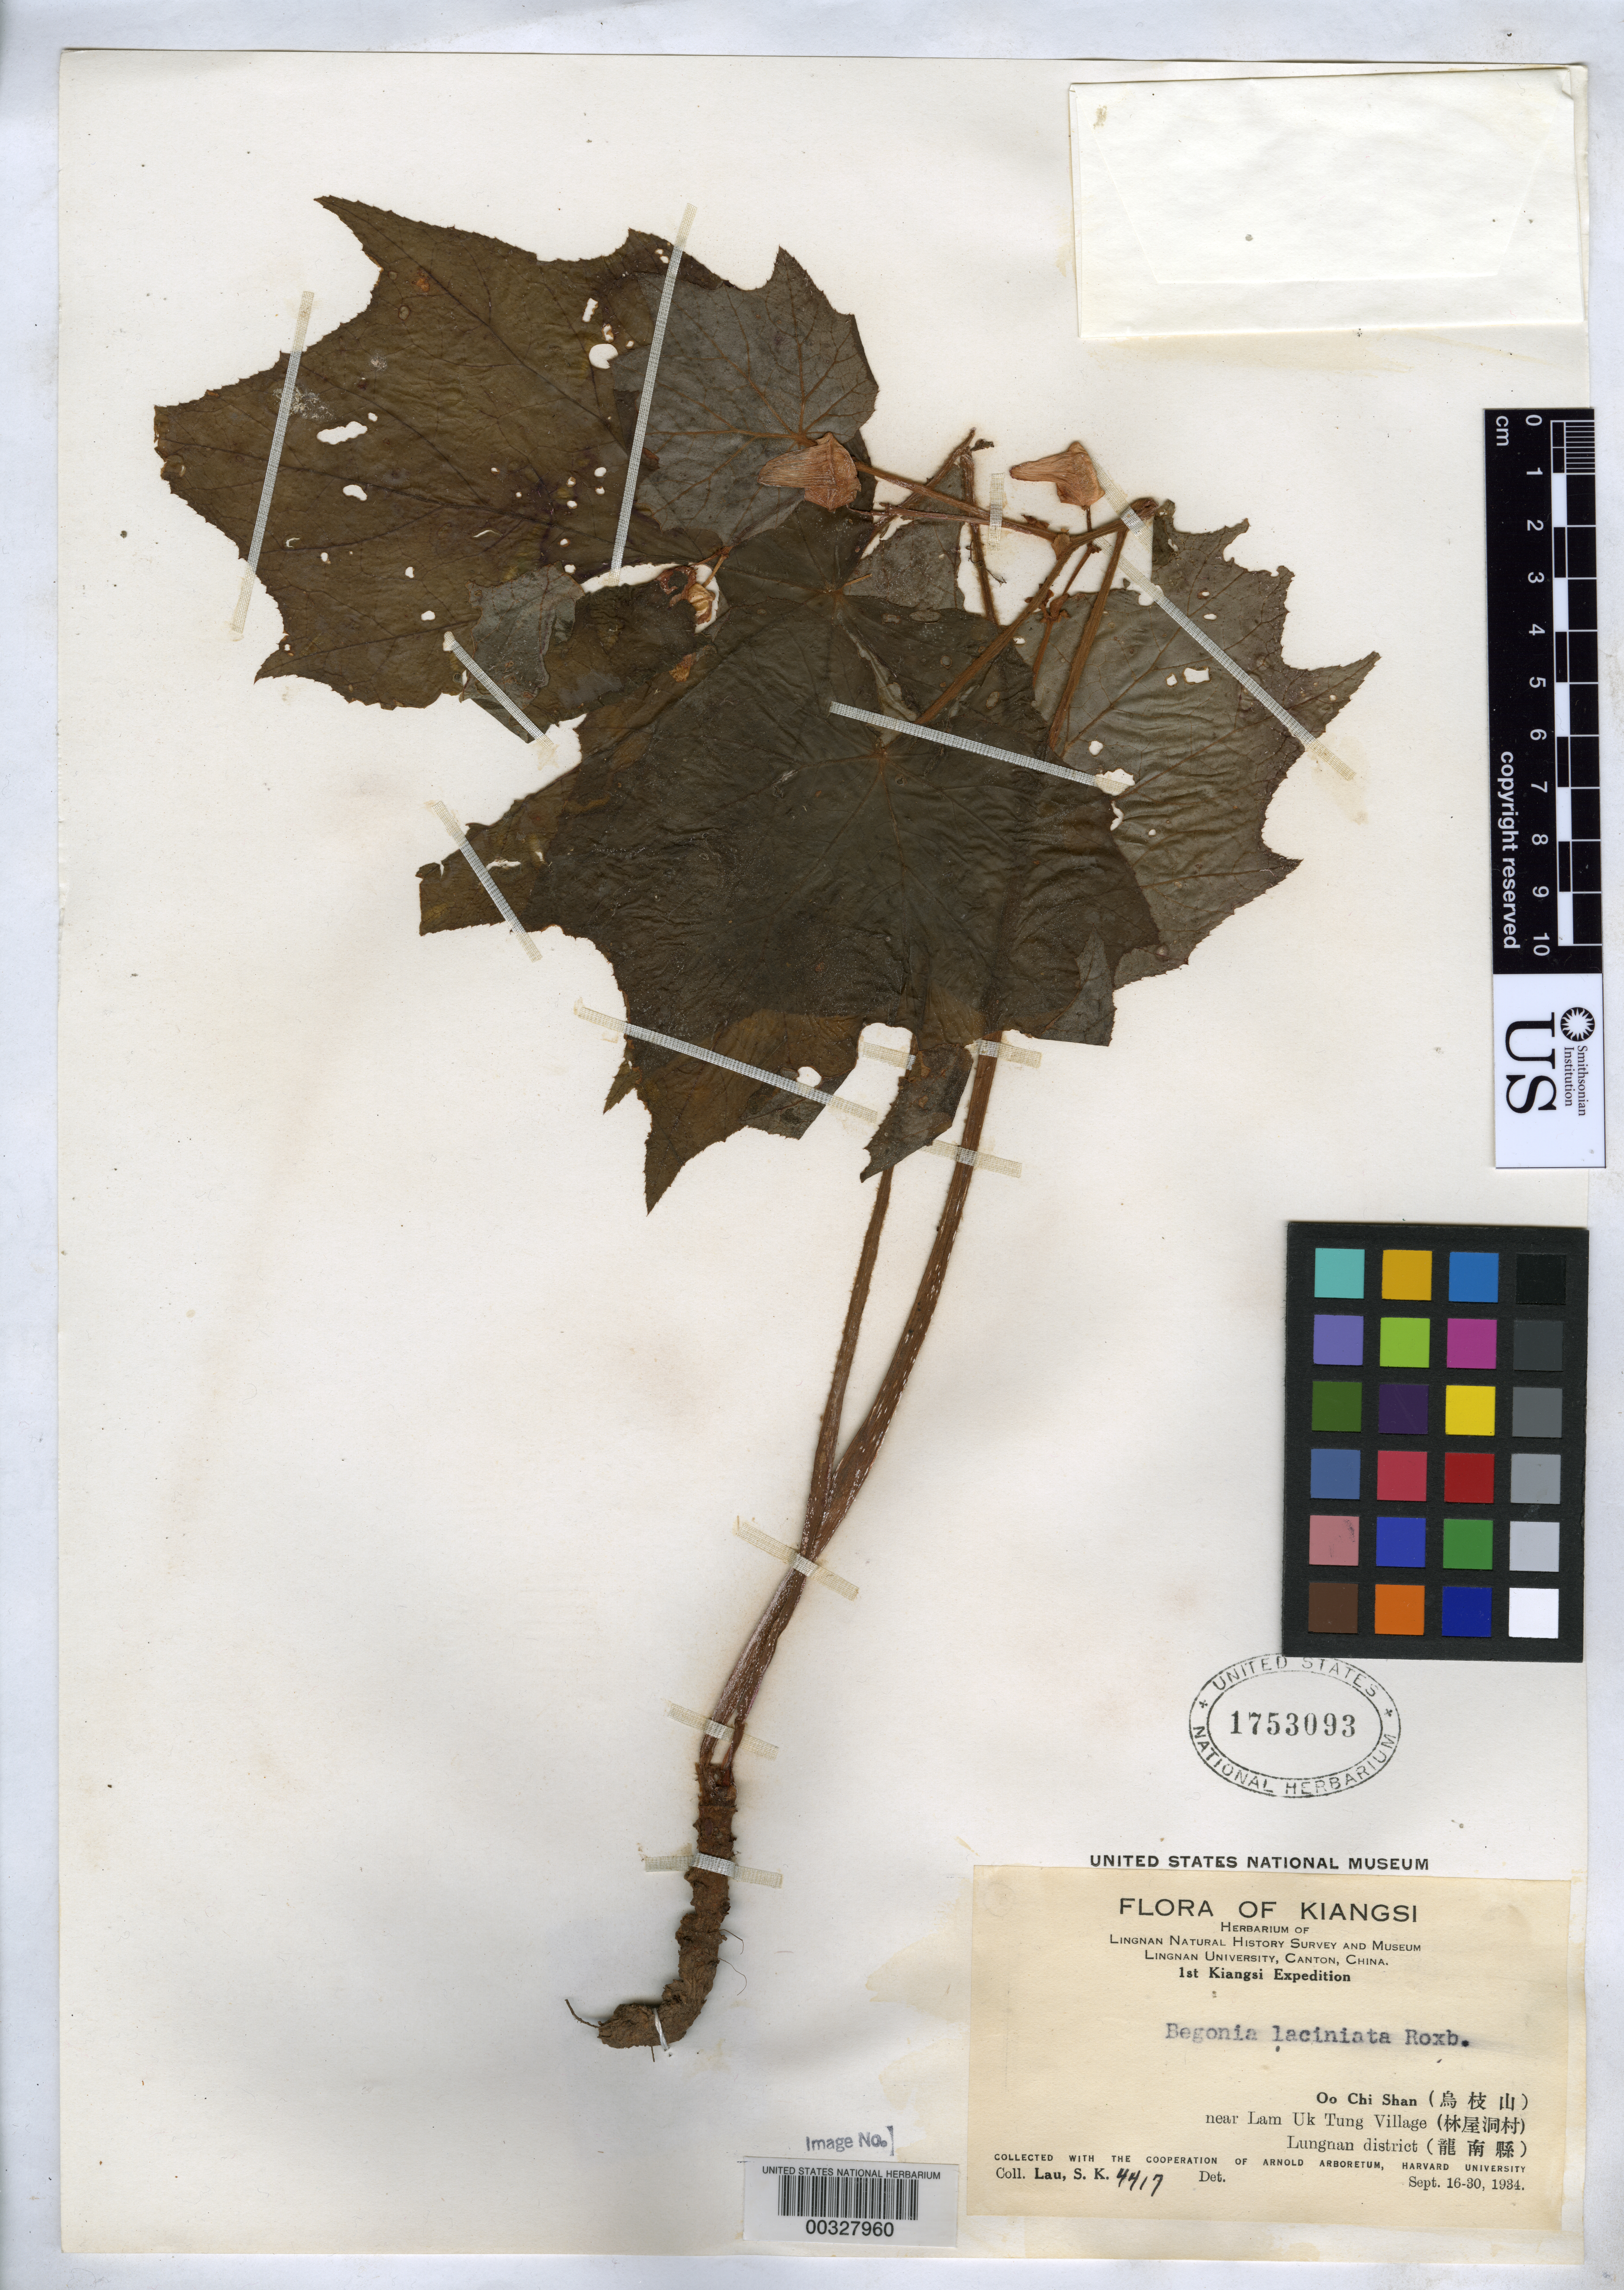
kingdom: Plantae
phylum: Tracheophyta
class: Magnoliopsida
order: Cucurbitales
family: Begoniaceae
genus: Begonia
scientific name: Begonia palmata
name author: D. Don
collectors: S. K. Lau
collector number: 4417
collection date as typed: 16 Sep 1934 to 30 Sep 1934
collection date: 1934-09-16/1934-09-30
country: China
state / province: Jiangxi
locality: Lungnan dist., oo chi chan, near lam uk tung village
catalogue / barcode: US 1753093